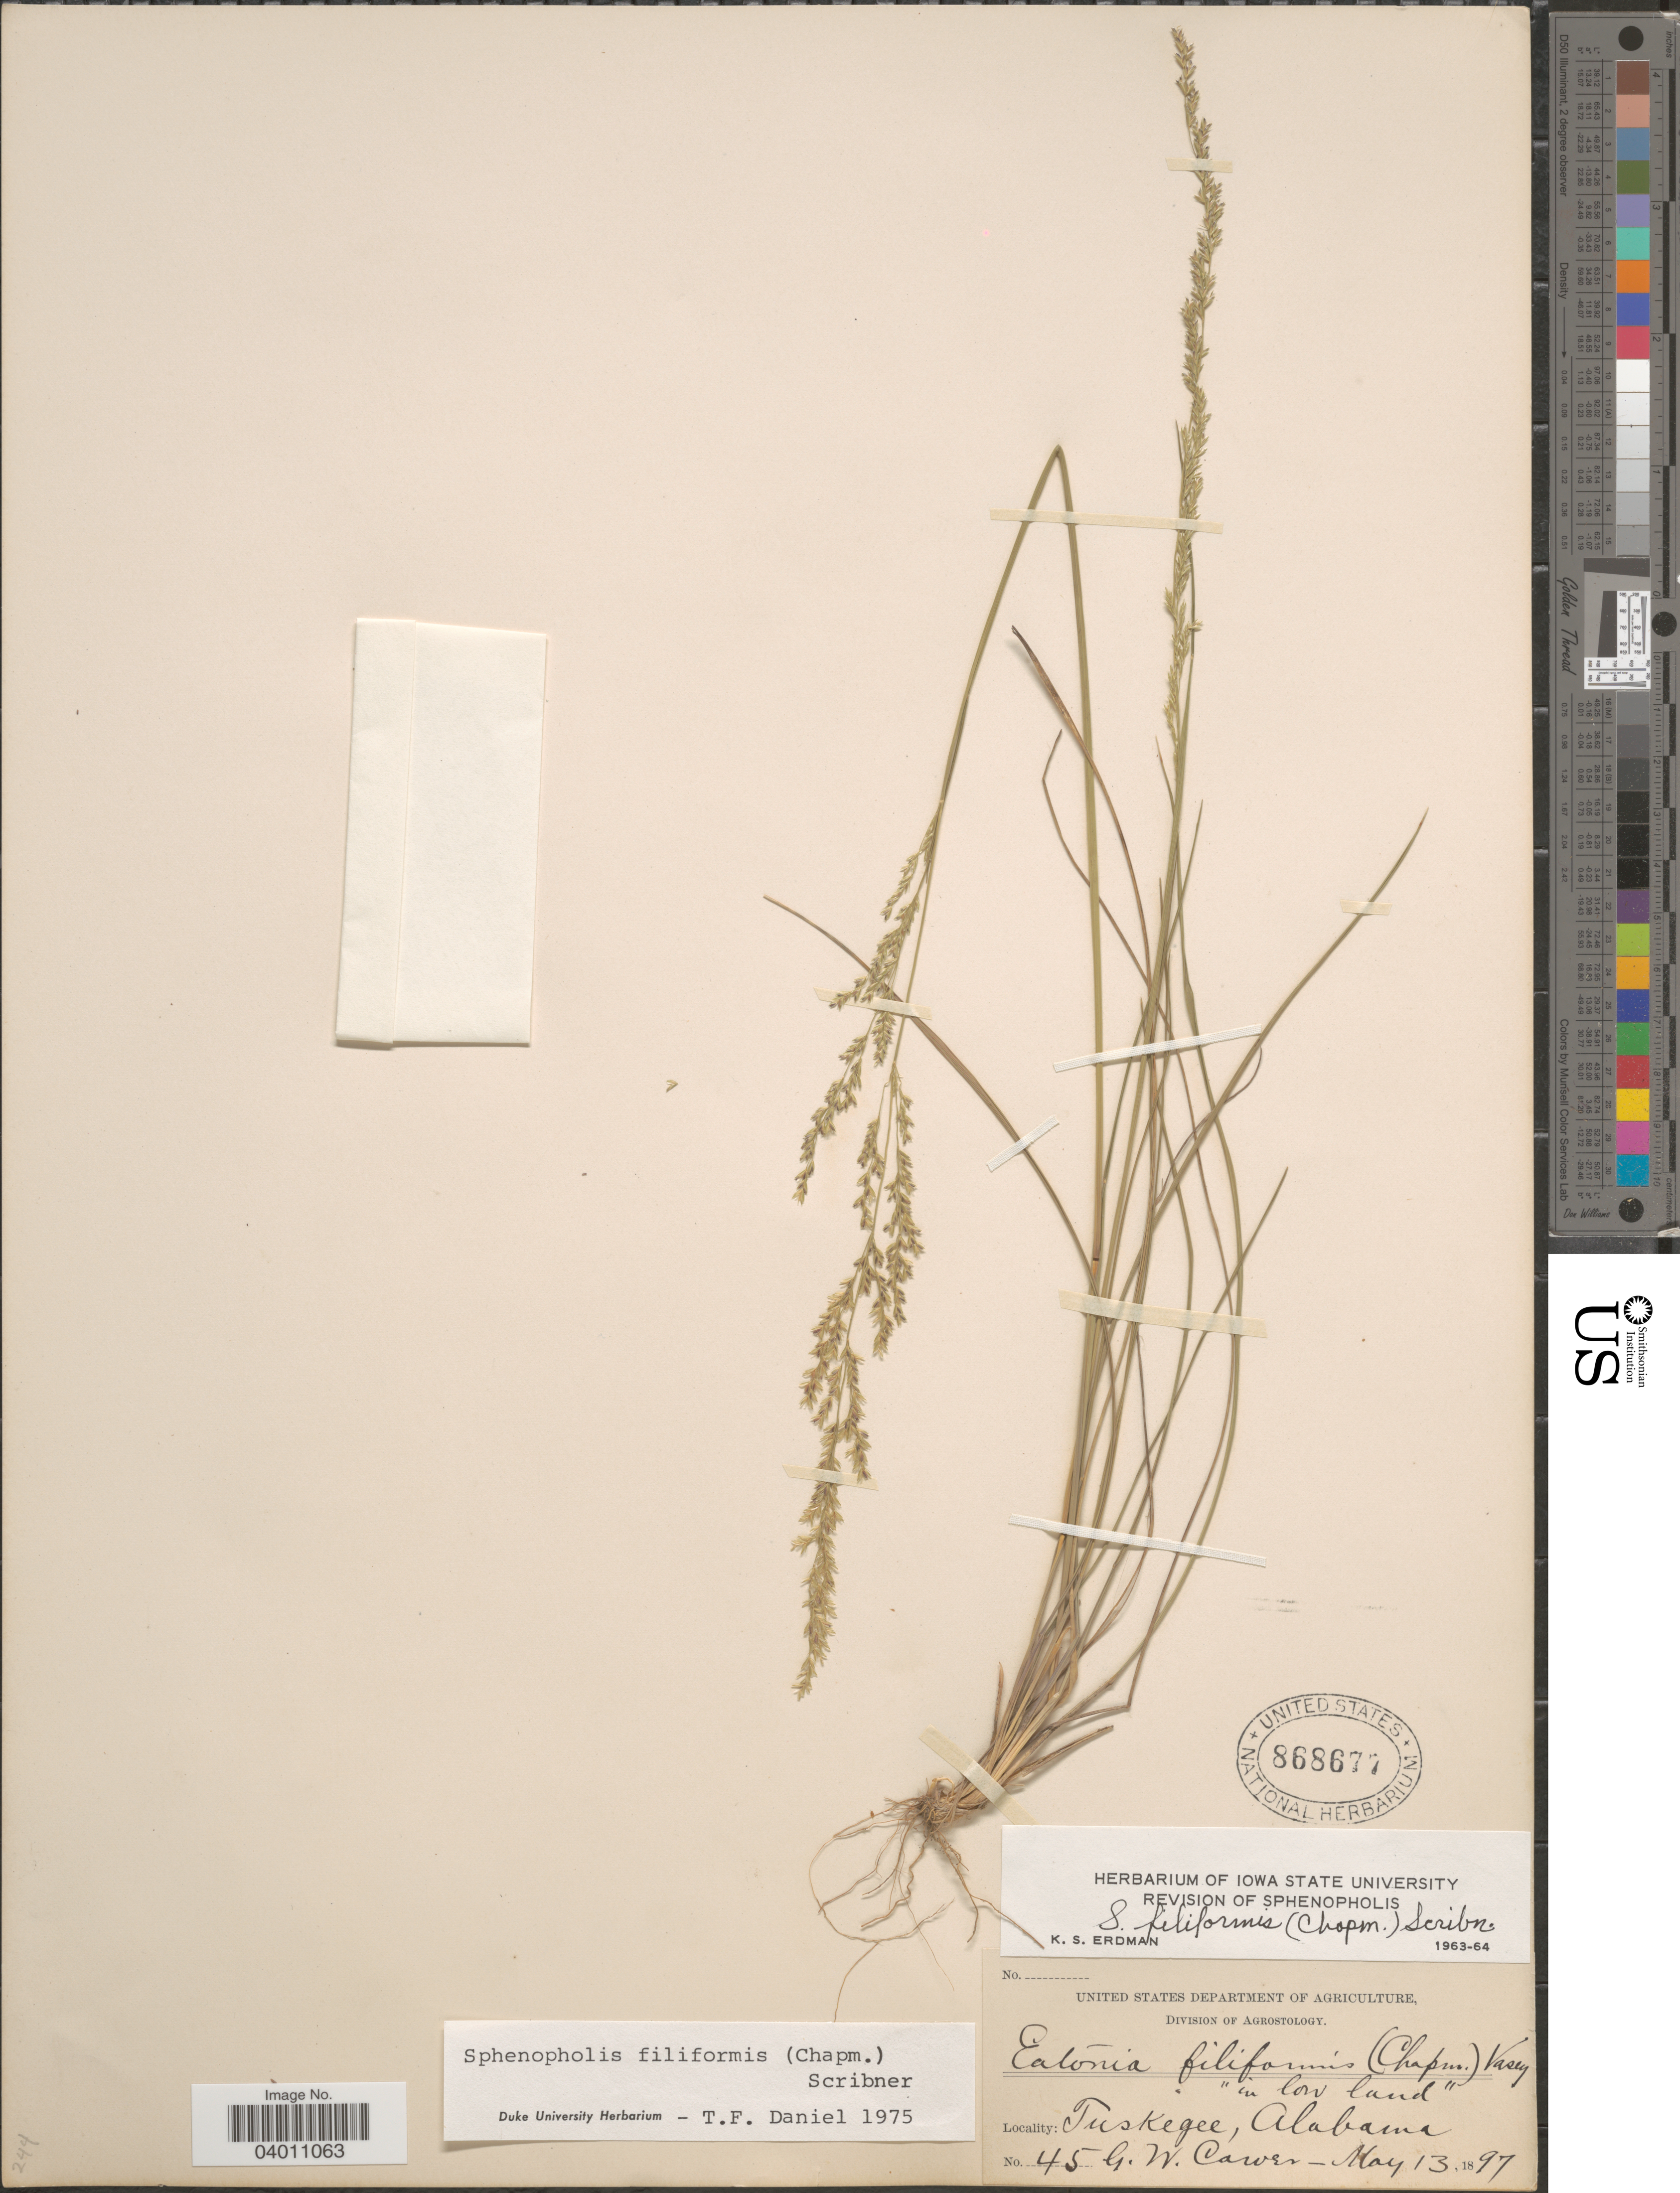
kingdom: Plantae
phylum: Tracheophyta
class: Liliopsida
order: Poales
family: Poaceae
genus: Sphenopholis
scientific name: Sphenopholis filiformis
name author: (Chapm.) Scribn.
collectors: G. Carver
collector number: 45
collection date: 1897-05-13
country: United States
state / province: Alabama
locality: Tuskegee.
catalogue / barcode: US 868677